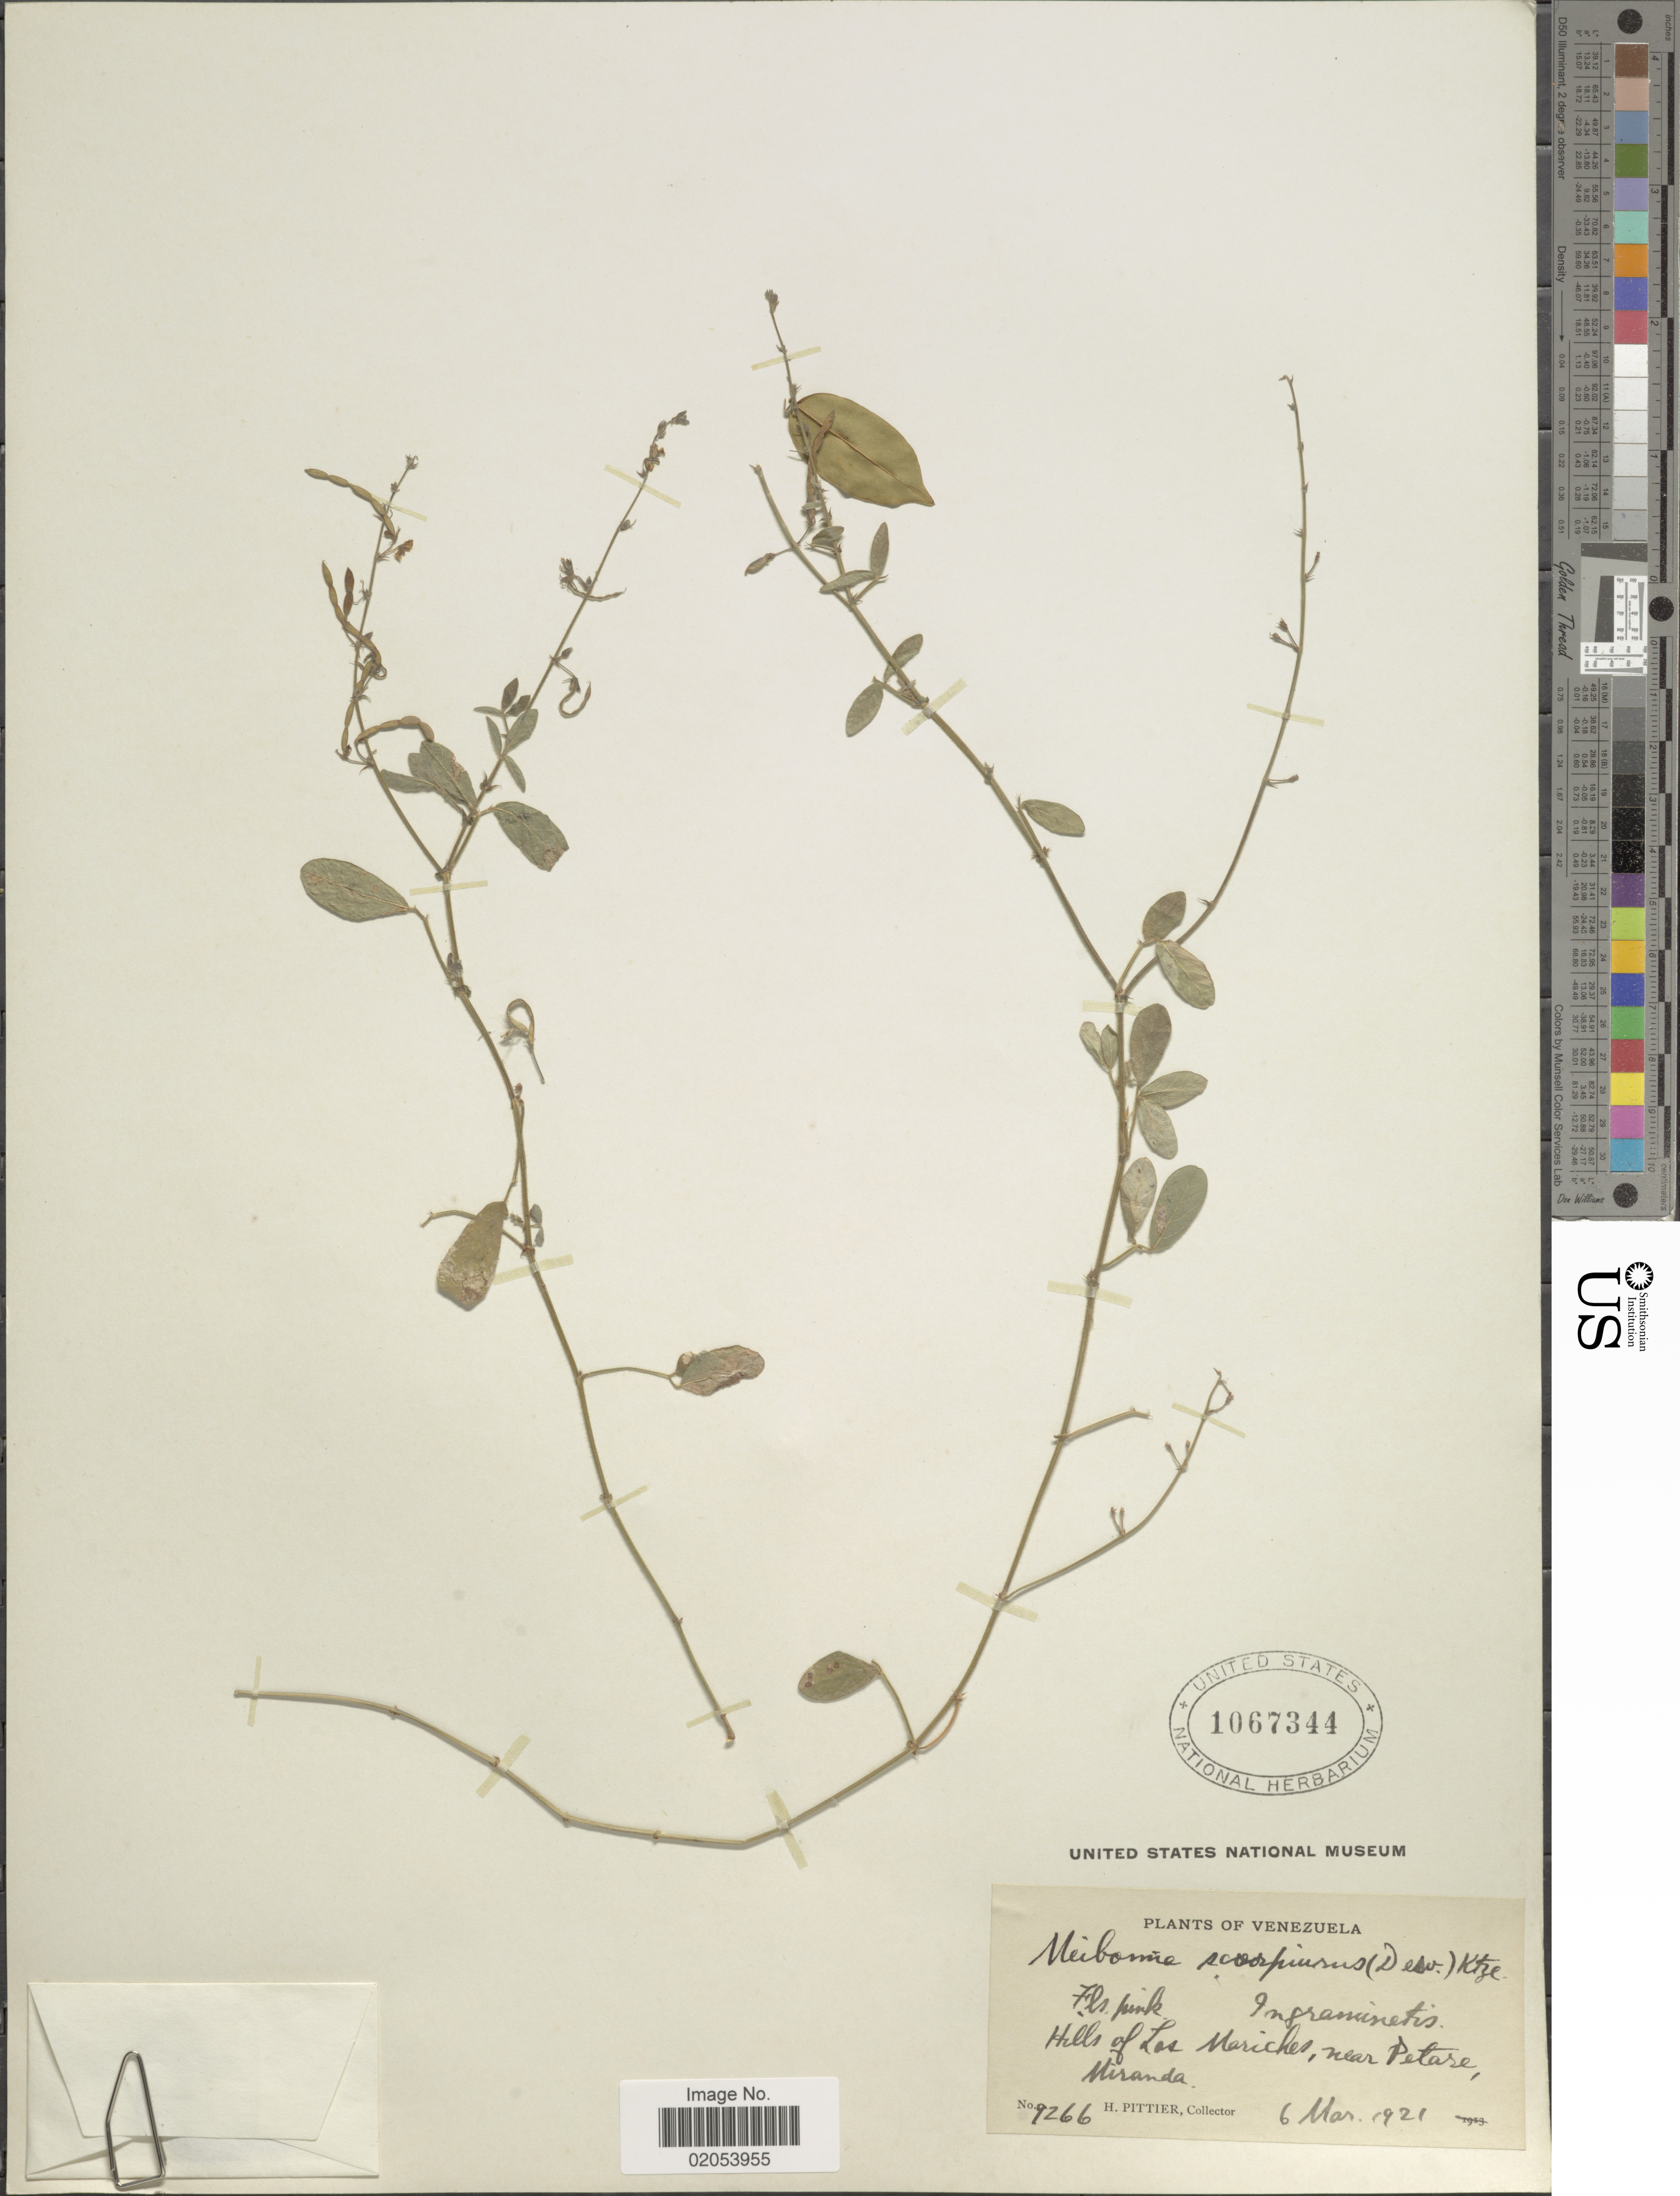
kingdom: Plantae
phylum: Tracheophyta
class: Magnoliopsida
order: Fabales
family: Fabaceae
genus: Desmodium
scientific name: Desmodium scorpiurus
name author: (Sw.) Desv. ex DC.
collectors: H. F. Pittier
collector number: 9266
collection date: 1921-03-06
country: Venezuela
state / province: Miranda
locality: Hills of Las Mariches, near Petare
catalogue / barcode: US 1067344